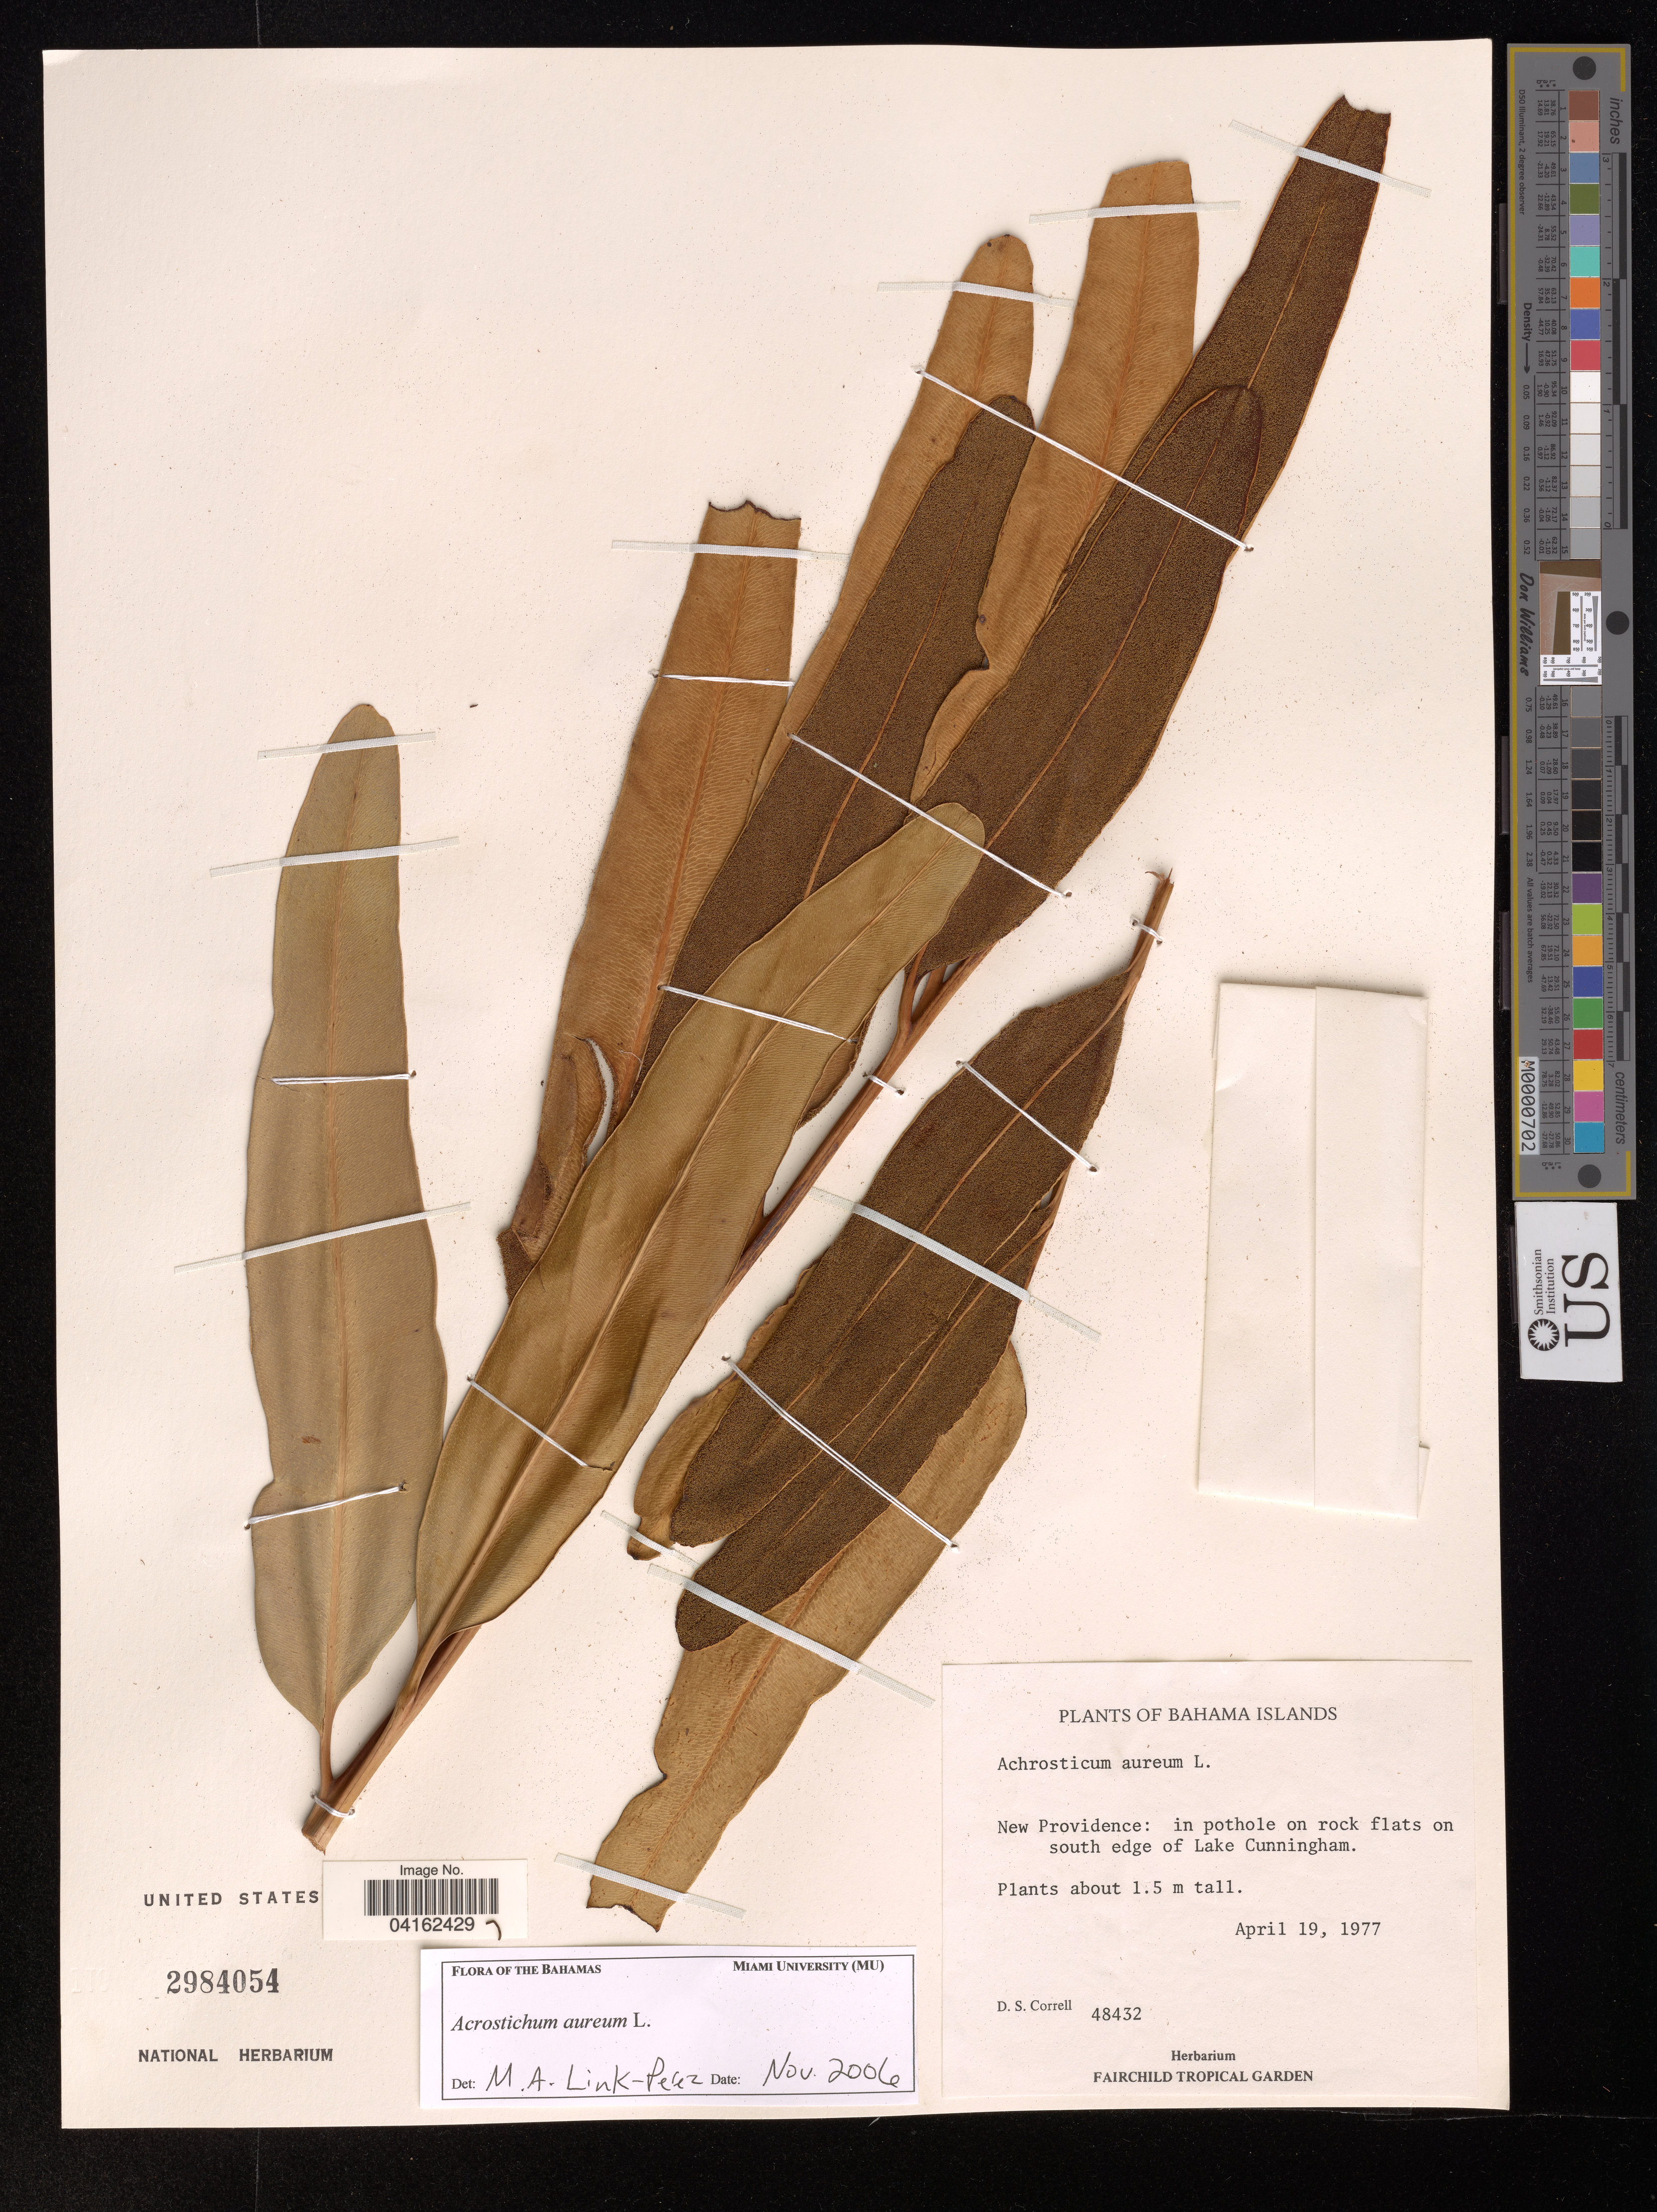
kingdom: Plantae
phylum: Tracheophyta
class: Polypodiopsida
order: Polypodiales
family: Pteridaceae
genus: Acrostichum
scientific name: Acrostichum aureum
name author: L.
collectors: D. S. Correll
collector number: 48432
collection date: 1977-04-19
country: Bahamas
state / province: New Providence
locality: In pothole on rock flats on south edge of Lake Cunningham.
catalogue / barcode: US 2984054